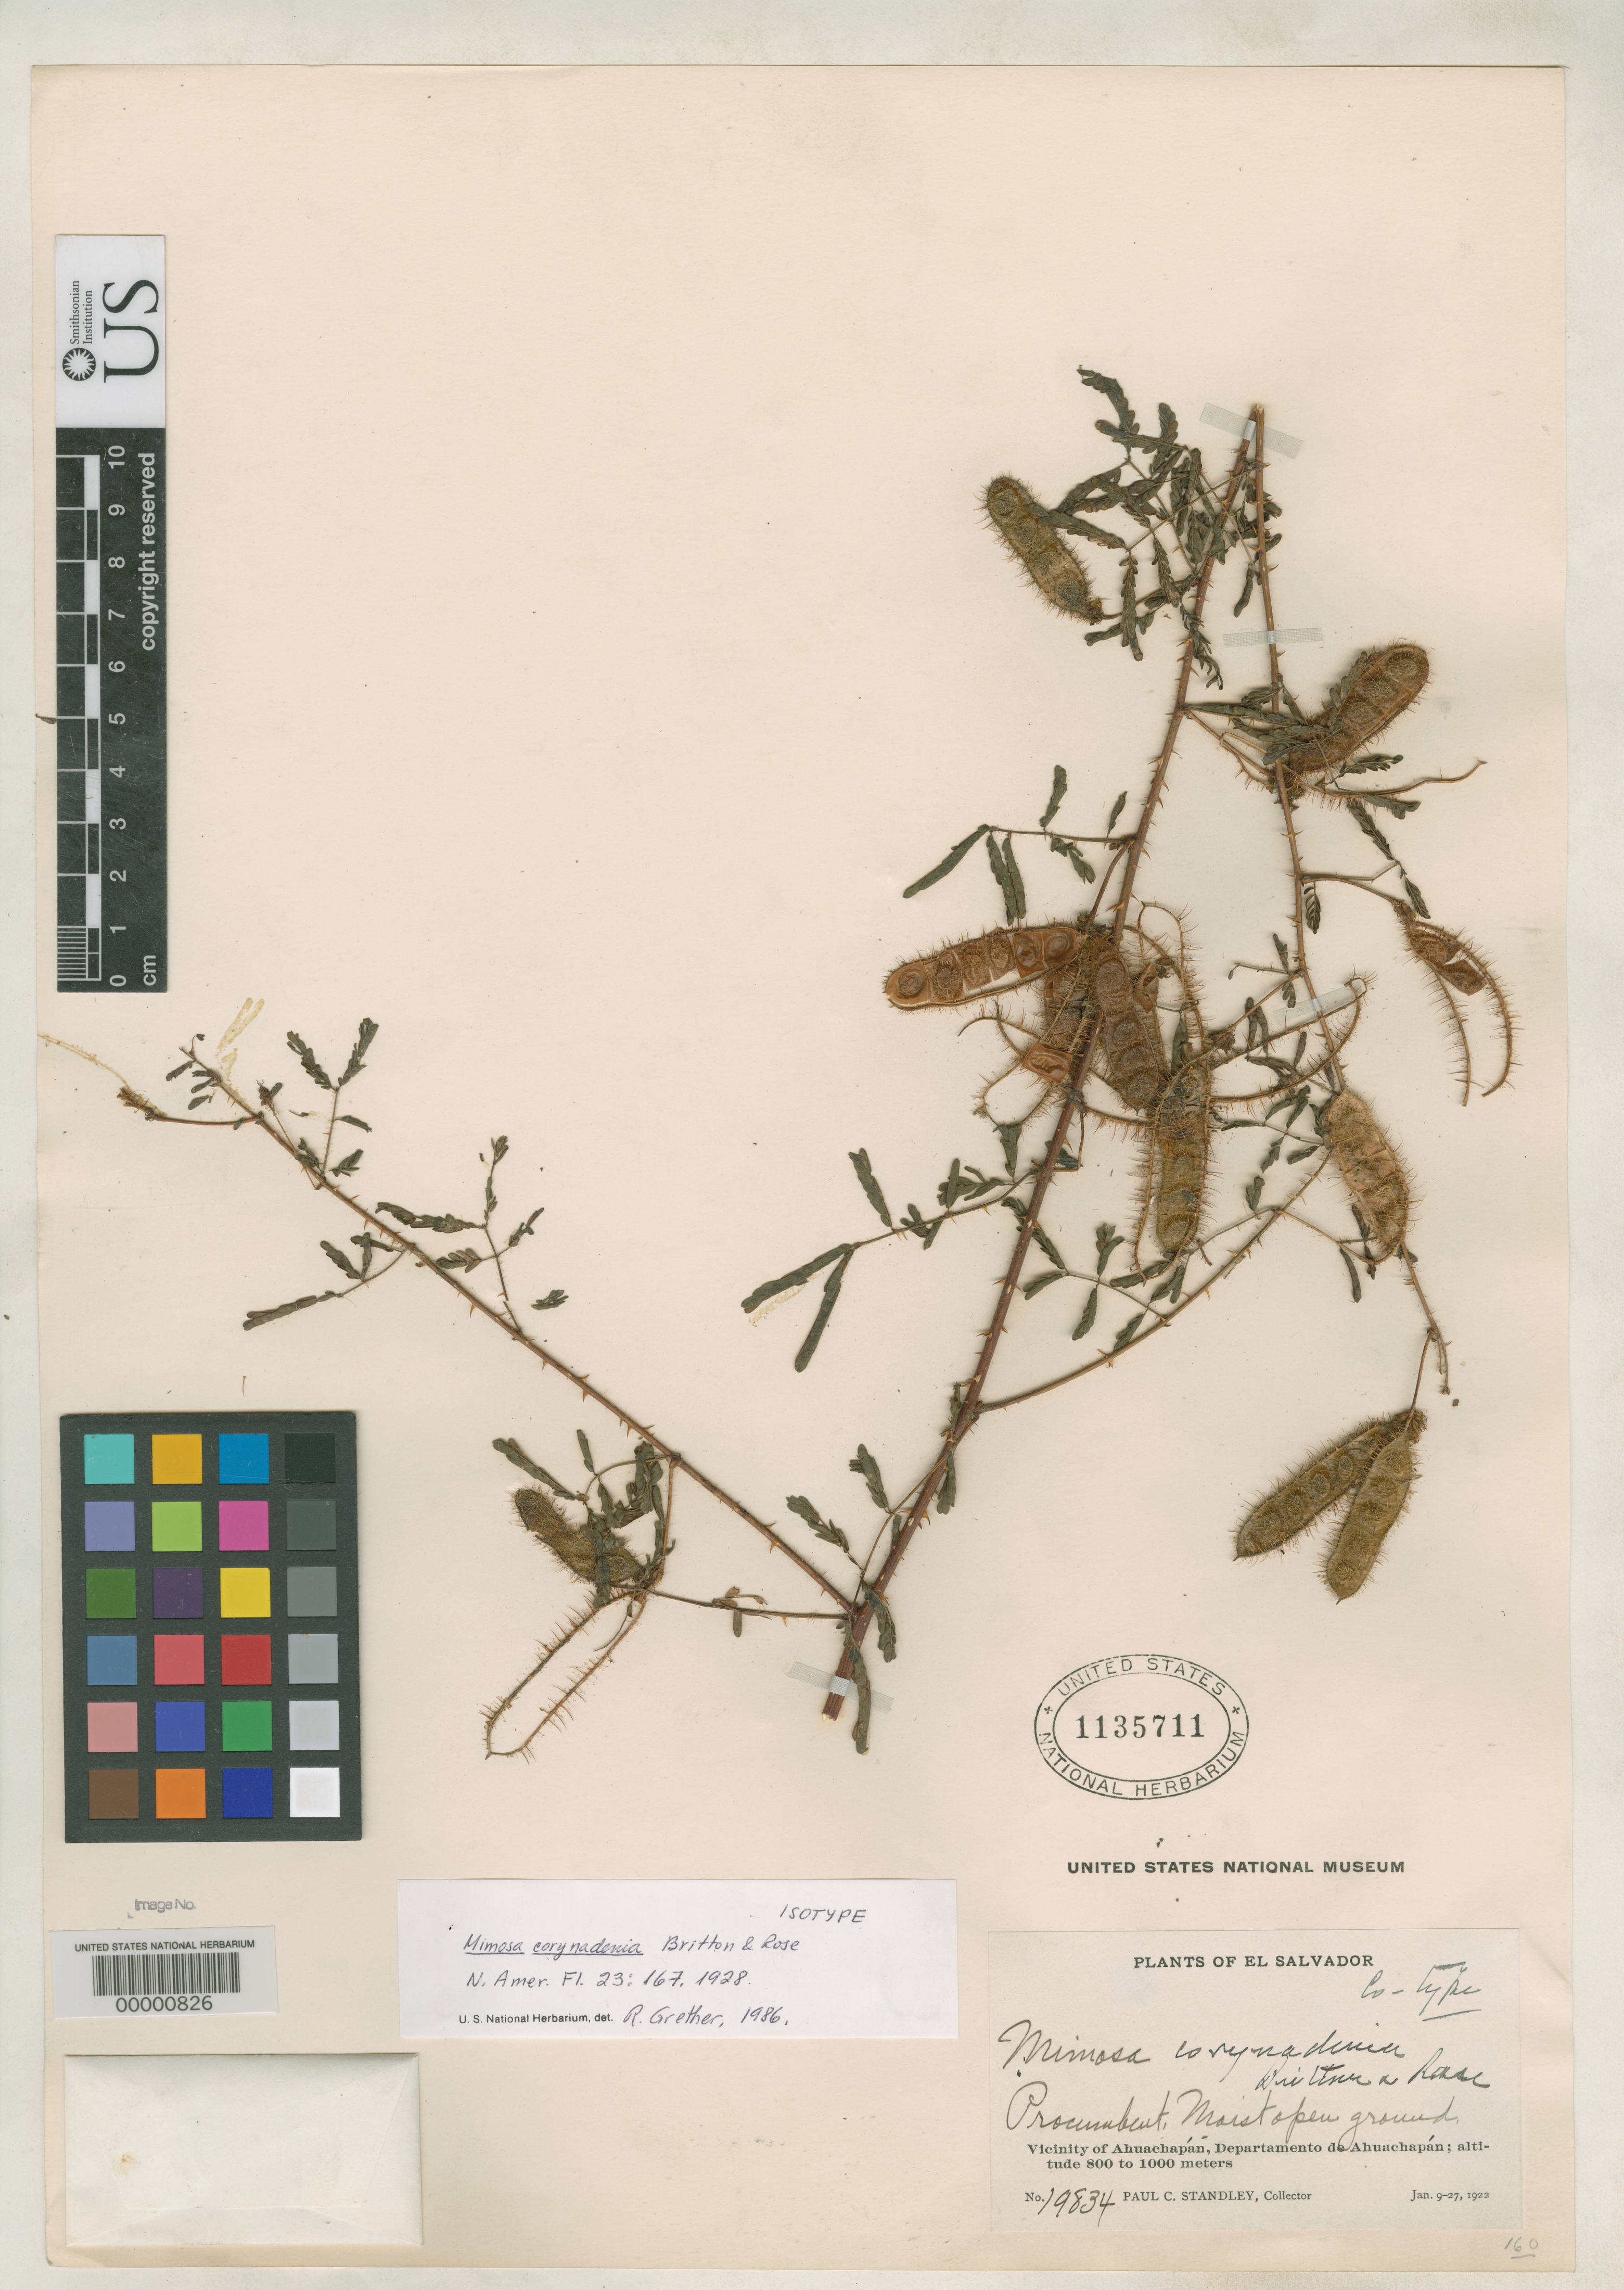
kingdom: Plantae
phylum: Tracheophyta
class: Magnoliopsida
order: Fabales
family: Fabaceae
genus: Mimosa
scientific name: Mimosa corynadenia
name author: Britton & Rose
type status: Isotype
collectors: P. C. Standley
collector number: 19834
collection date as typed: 09 Jan 1922 to 27 Jan 1922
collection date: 1922-01-09/1922-01-27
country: El Salvador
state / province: Ahuachapán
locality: Near Ahuachapan.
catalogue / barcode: US 1135711